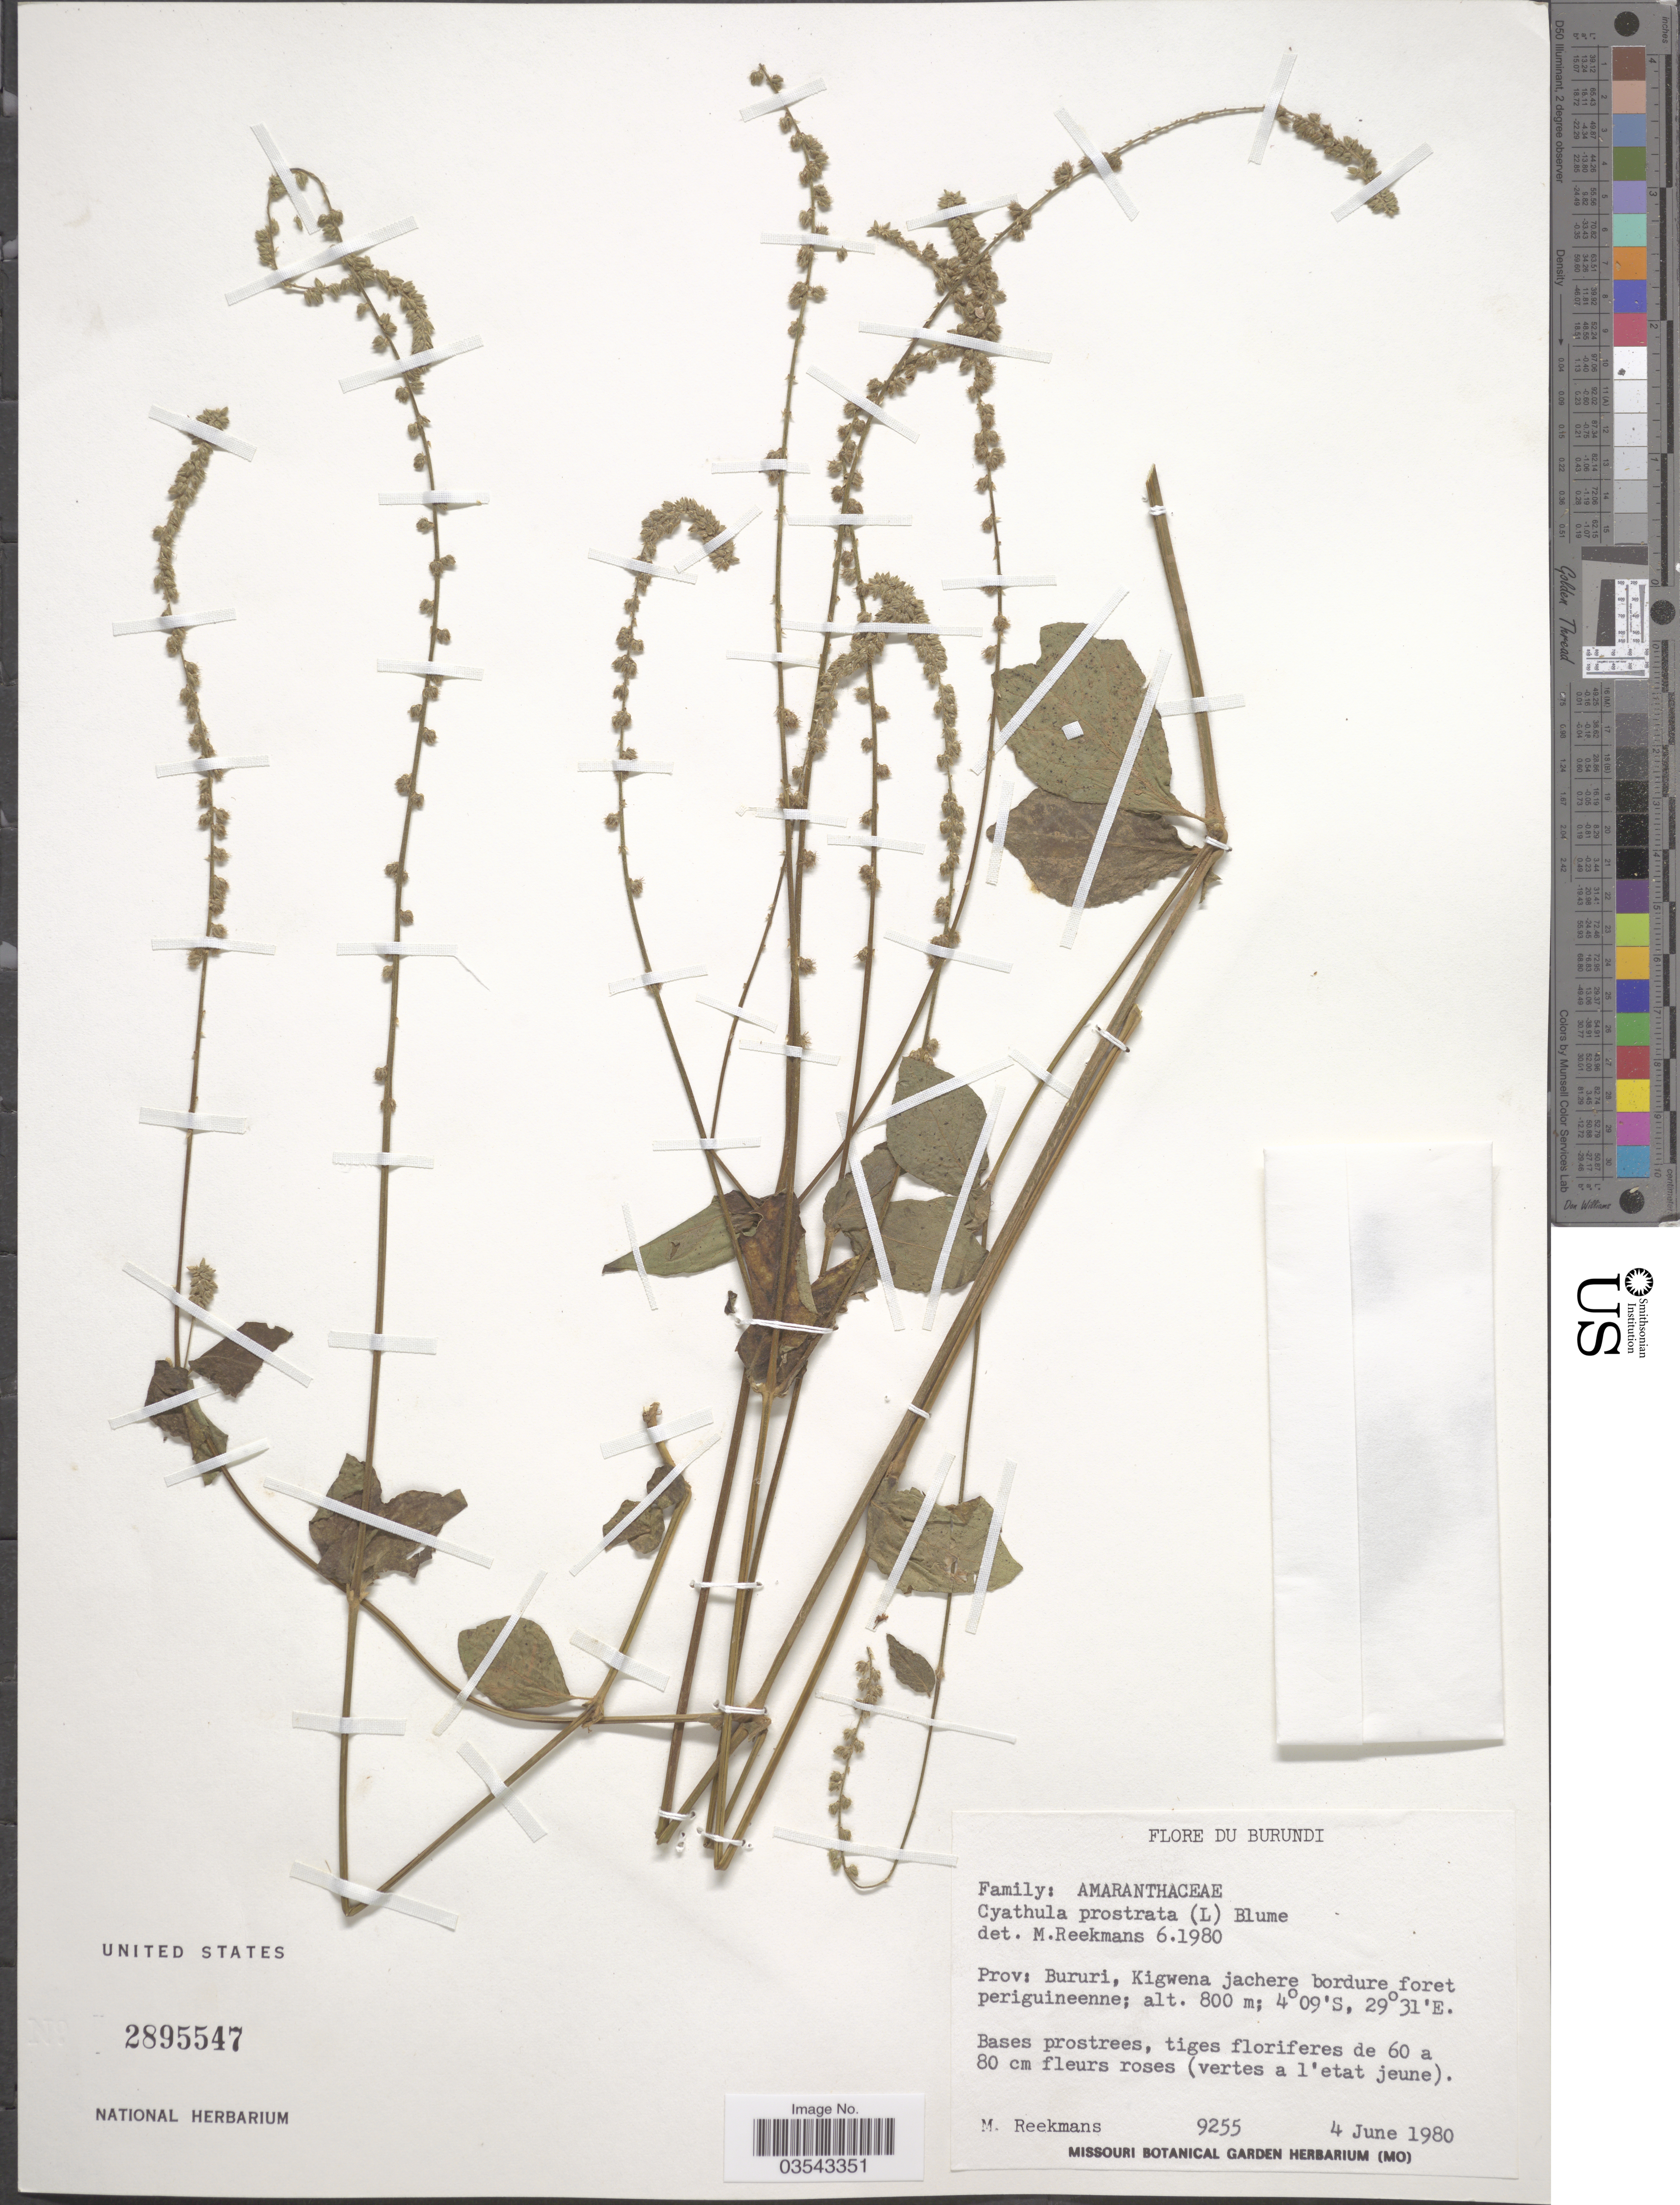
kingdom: Plantae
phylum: Tracheophyta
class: Magnoliopsida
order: Caryophyllales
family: Amaranthaceae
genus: Cyathula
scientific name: Cyathula prostrata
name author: (L.) Blume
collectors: M. Reekmans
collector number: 9255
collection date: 1980-06-04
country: Burundi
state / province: Bururi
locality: Kigwena jachere bordure foret periguineenne.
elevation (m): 800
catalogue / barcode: US 2895547